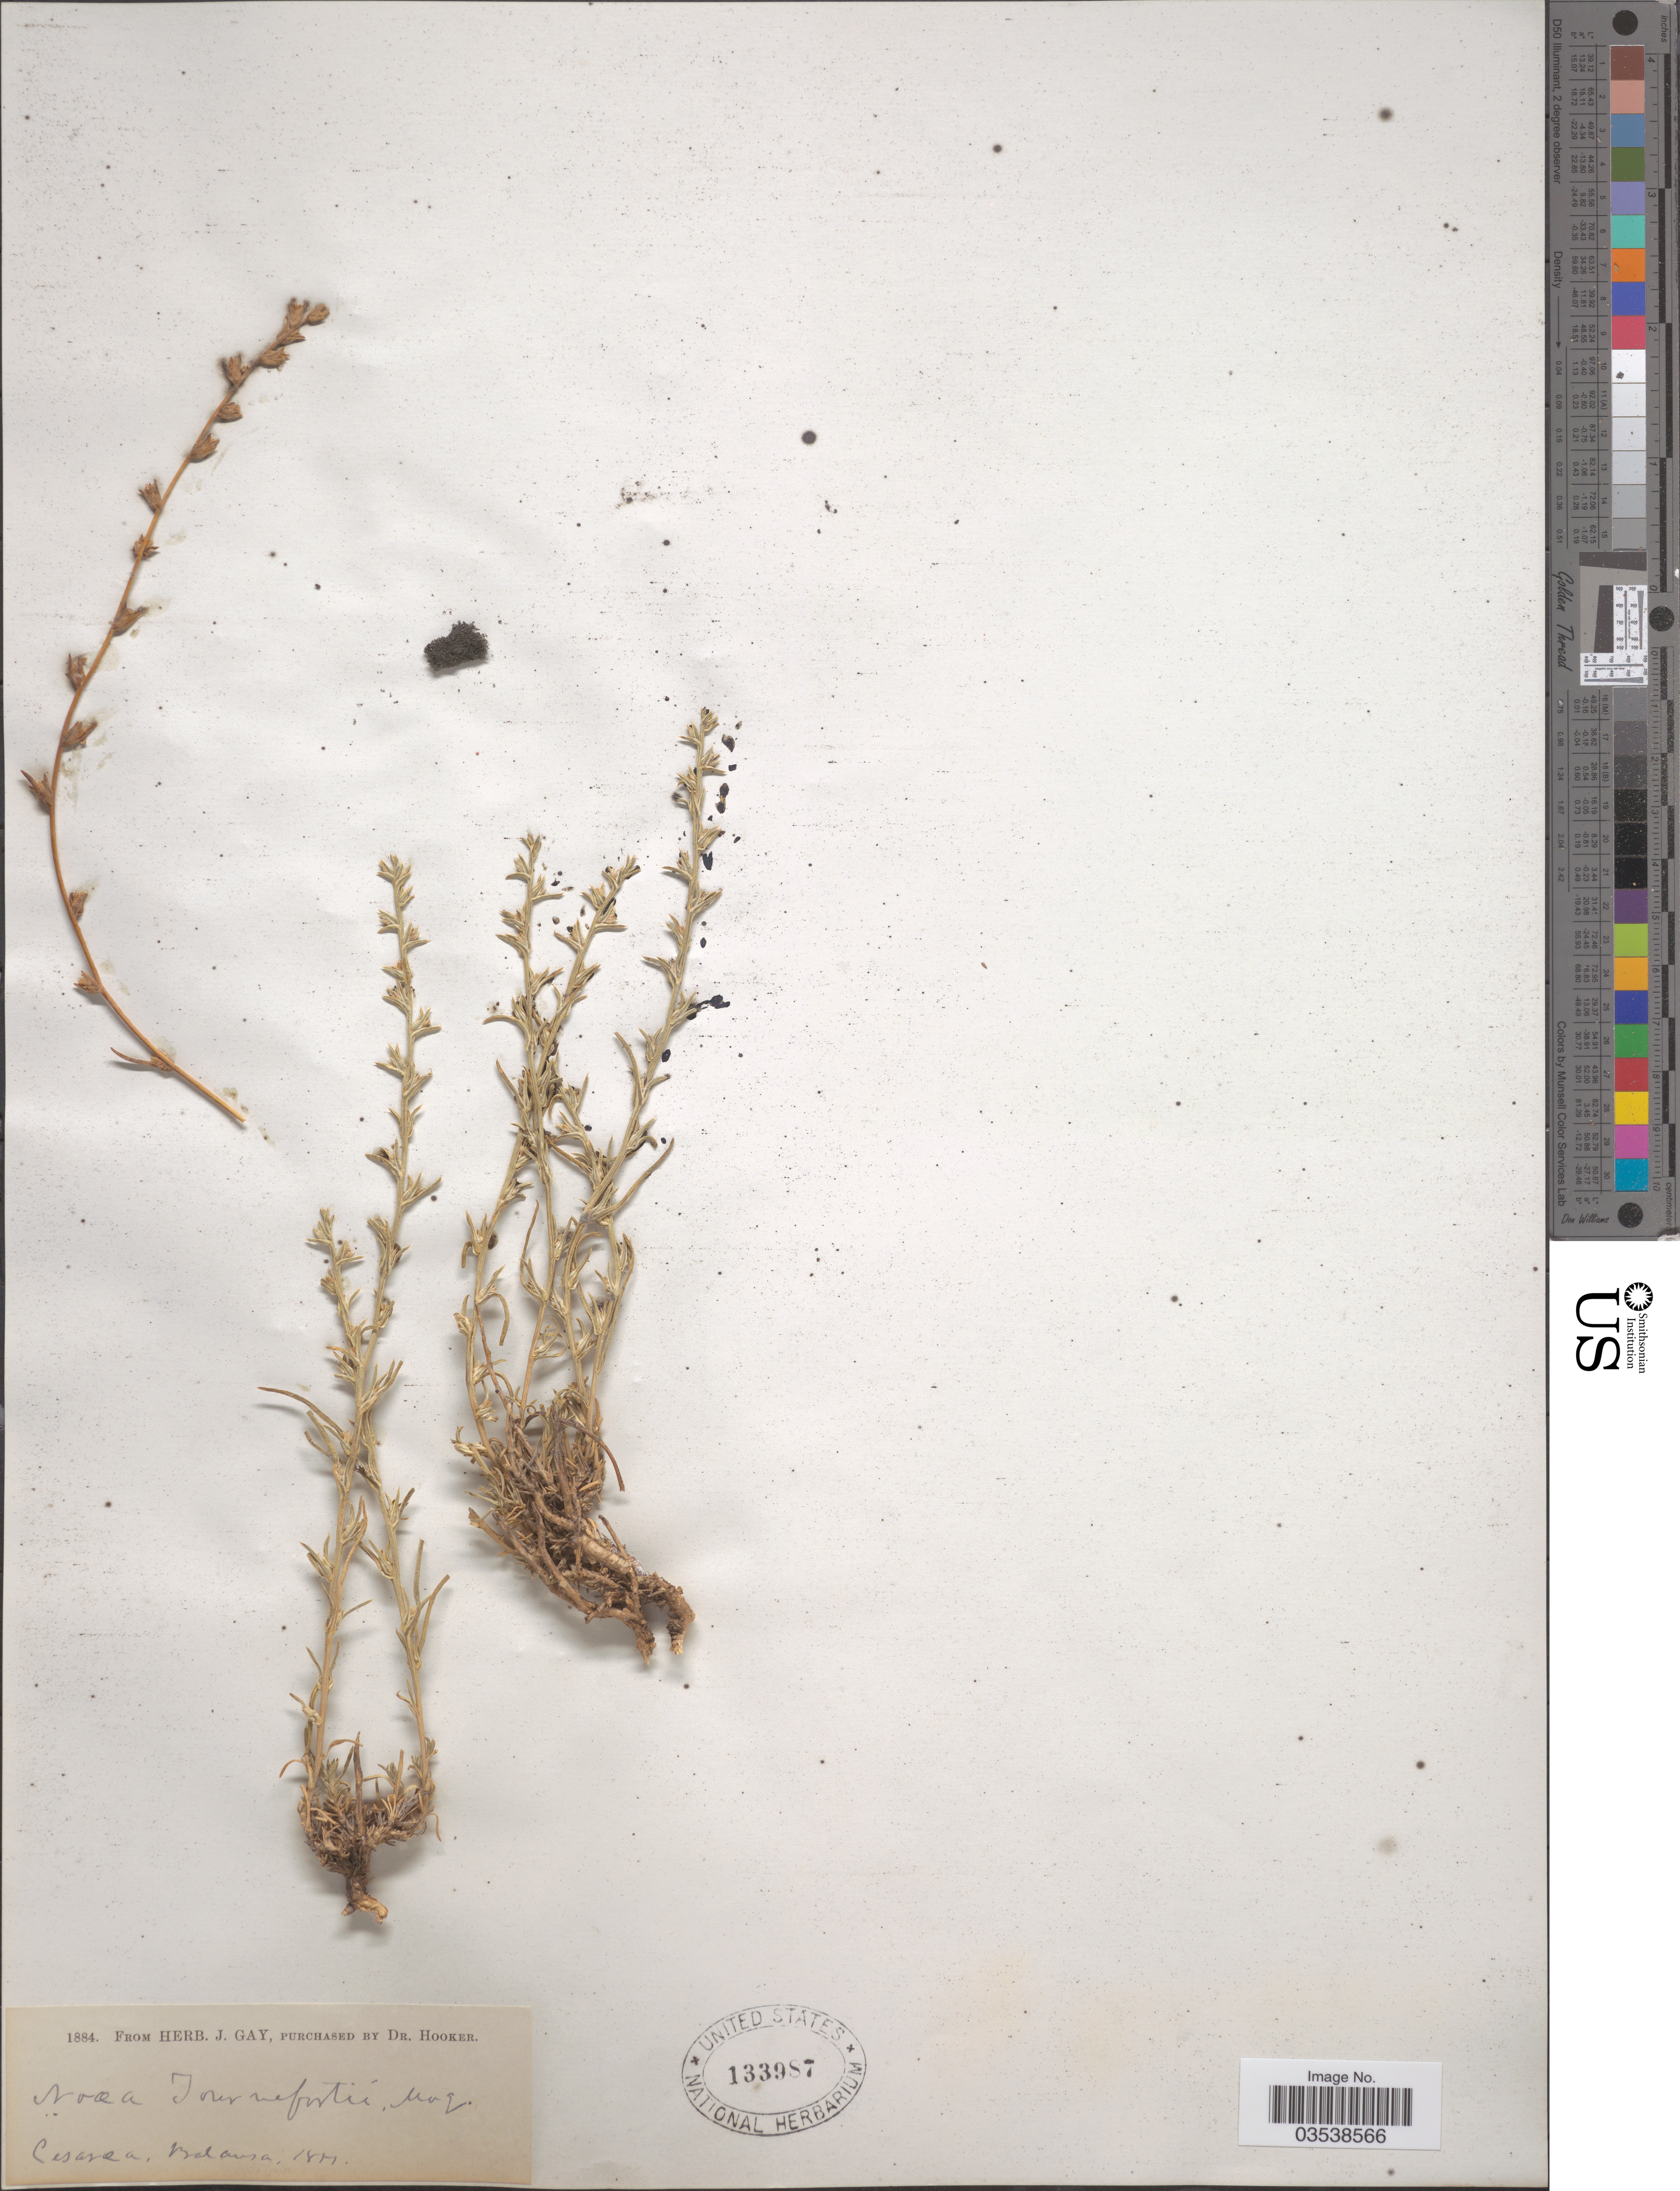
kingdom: Plantae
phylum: Tracheophyta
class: Magnoliopsida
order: Caryophyllales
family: Amaranthaceae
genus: Noaea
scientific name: Noaea tournefortii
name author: Moq.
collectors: -. Balansa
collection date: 1881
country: Turkey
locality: Cesarea.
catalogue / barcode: US 133987